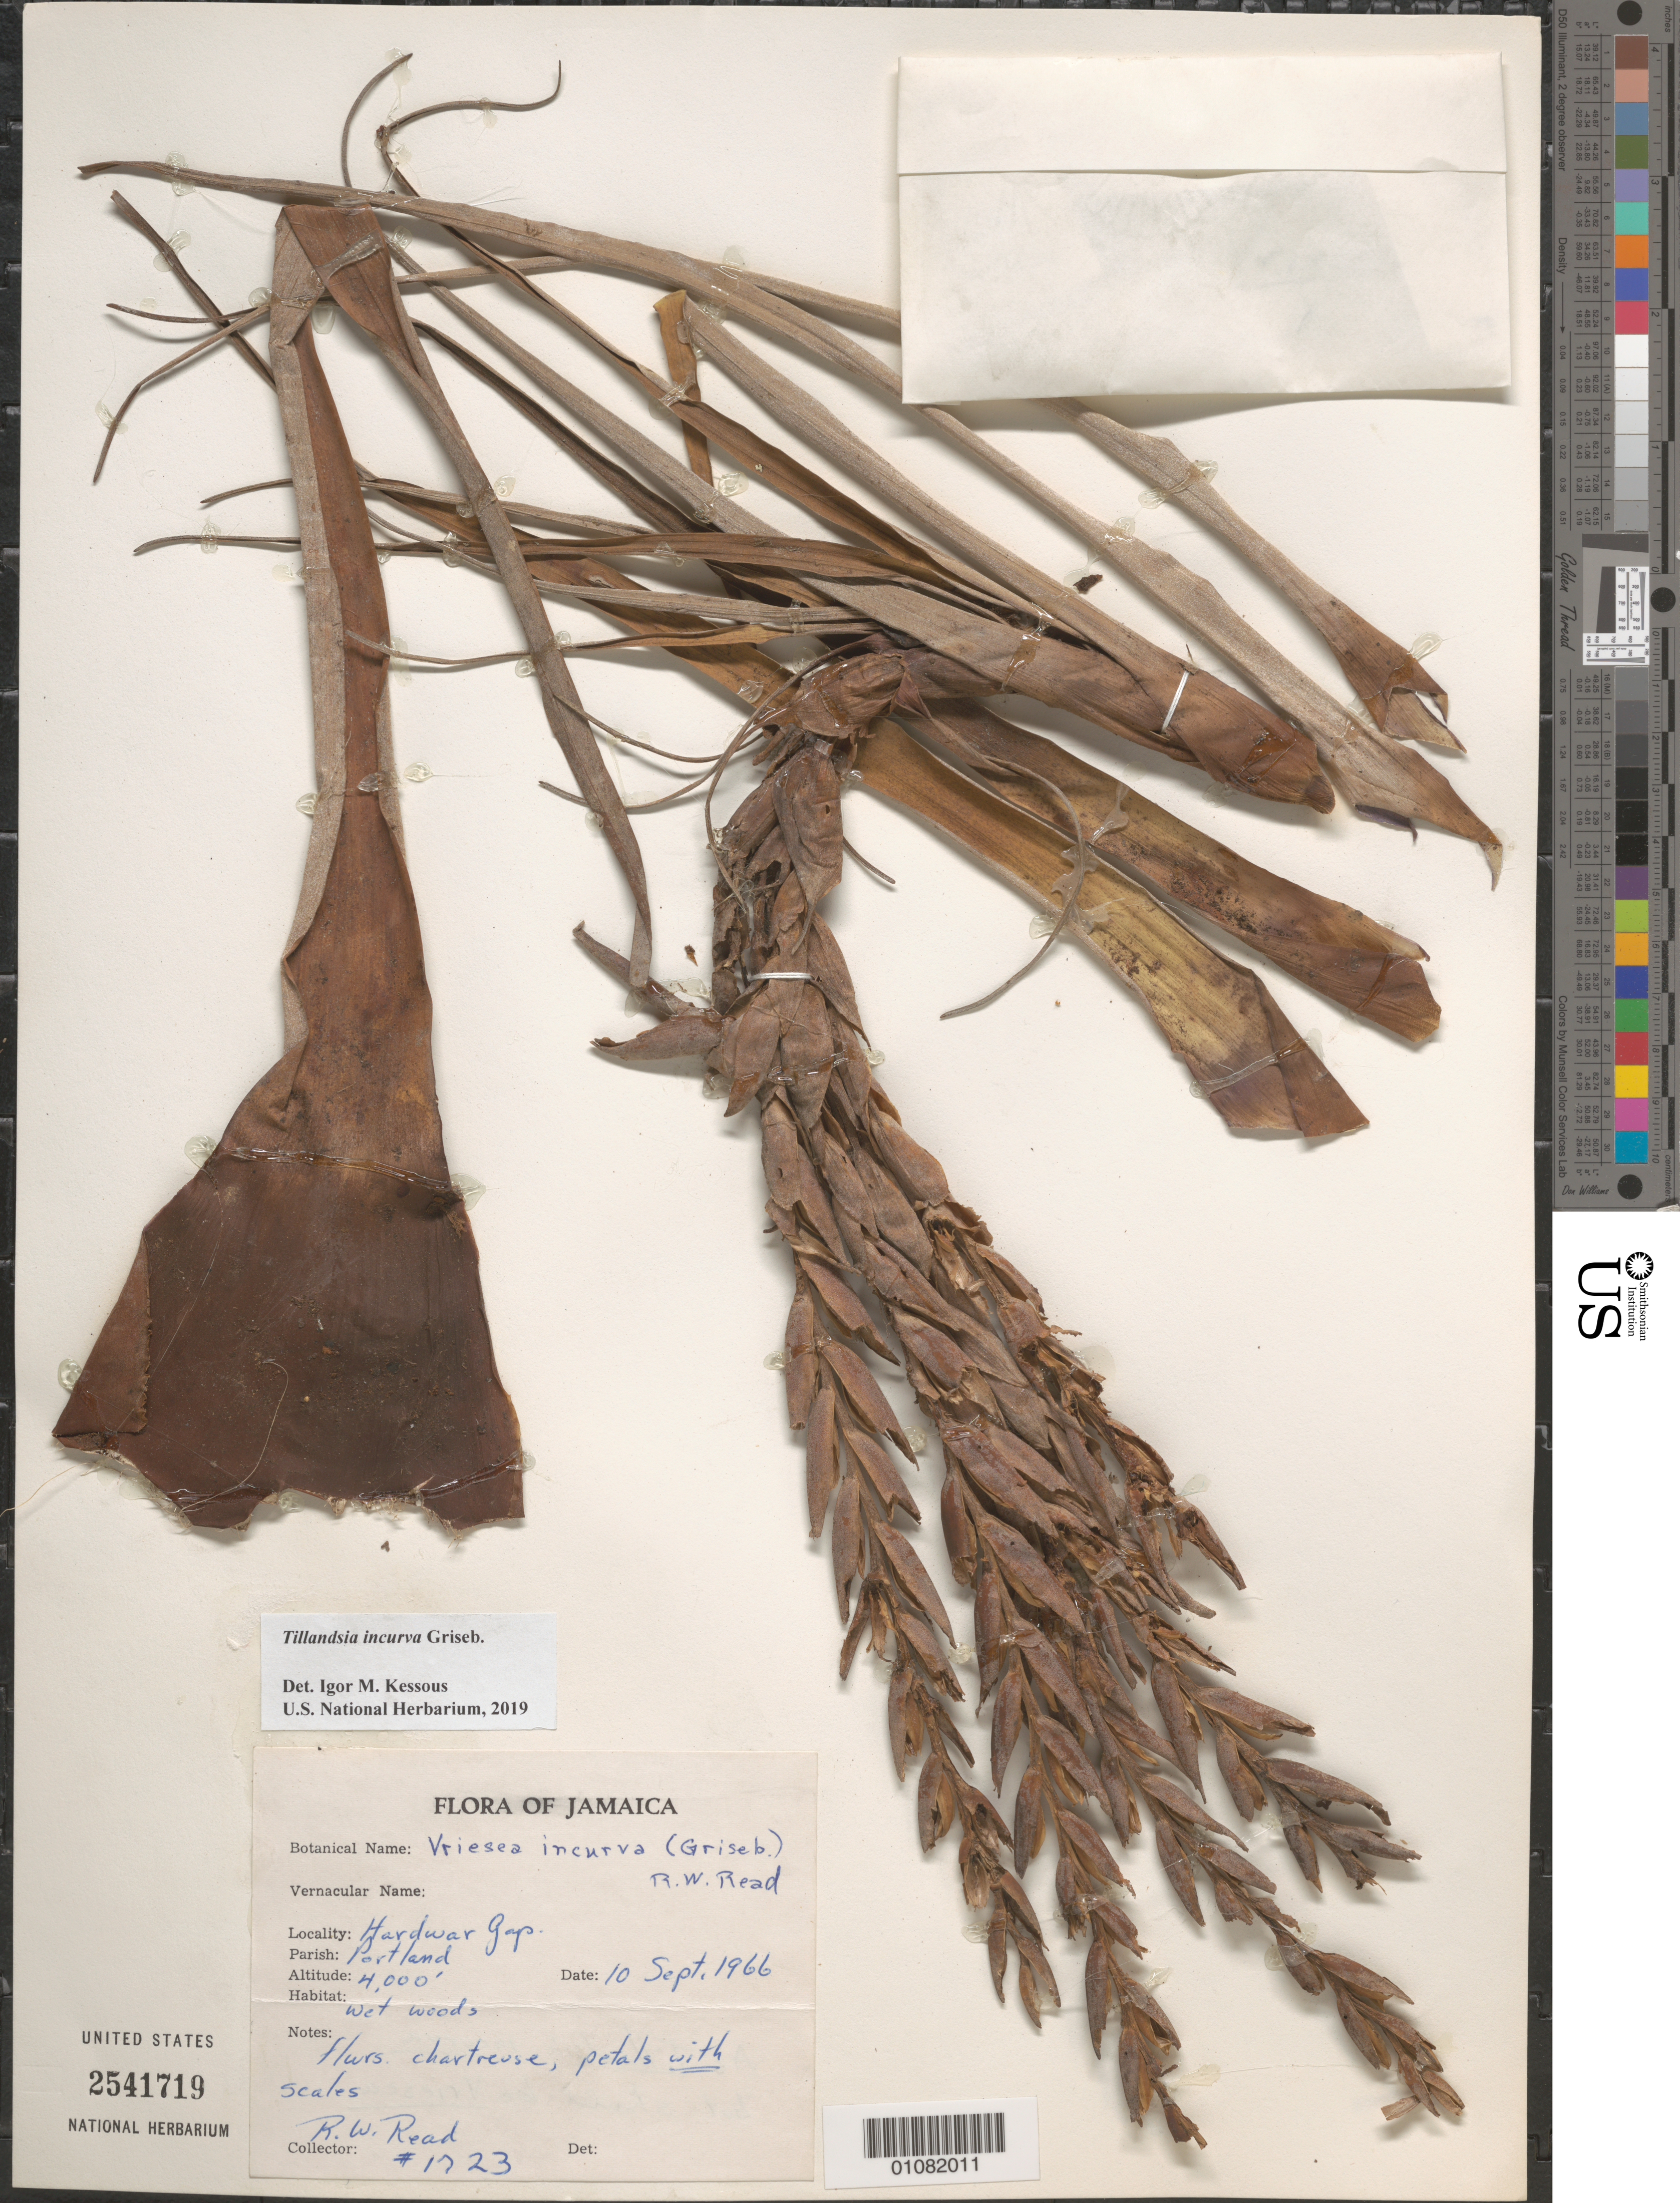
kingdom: Plantae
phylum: Tracheophyta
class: Liliopsida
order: Poales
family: Bromeliaceae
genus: Tillandsia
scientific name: Tillandsia incurva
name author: Griseb.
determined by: Kessous, Igor M.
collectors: R. W. Read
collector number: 1723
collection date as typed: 10 Sep 1966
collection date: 1966-09-10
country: Jamaica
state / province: Portland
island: Jamaica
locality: Hardwar Gap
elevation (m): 1219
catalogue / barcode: US 2541719